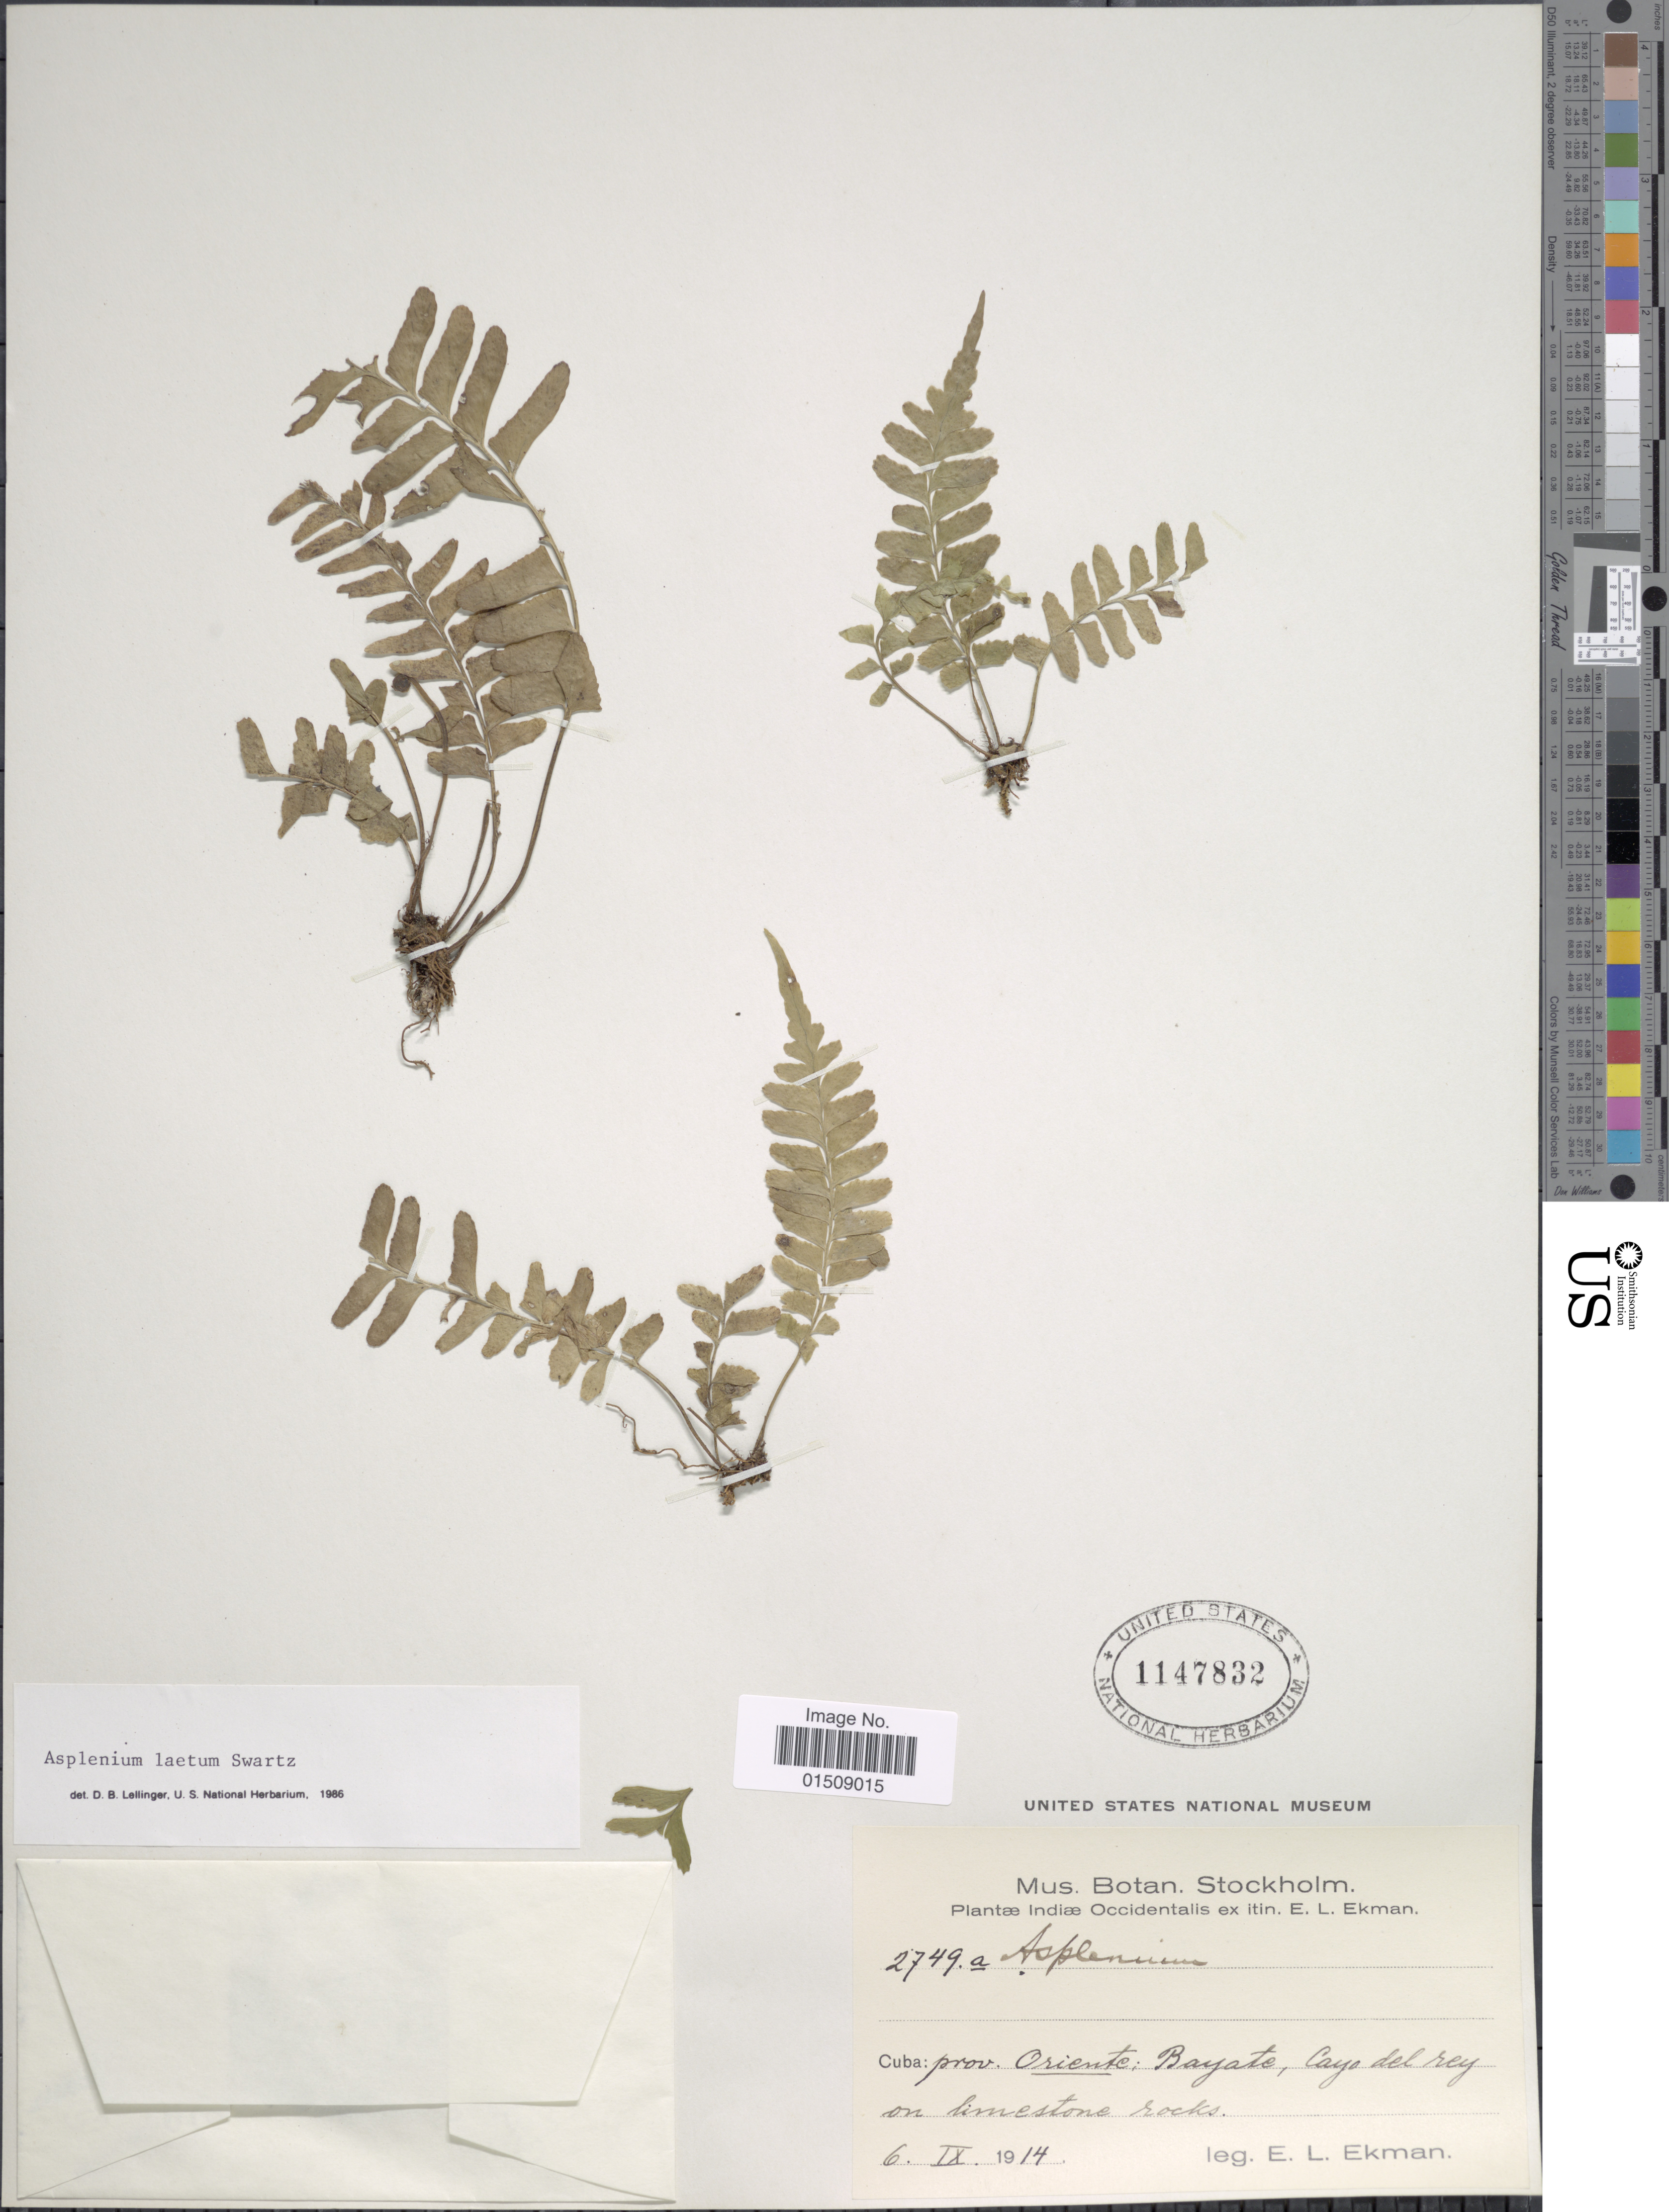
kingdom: Plantae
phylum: Tracheophyta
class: Polypodiopsida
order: Polypodiales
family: Aspleniaceae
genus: Asplenium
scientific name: Asplenium laetum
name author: Sw.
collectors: E. L. Ekman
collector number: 2749a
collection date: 1914-09-06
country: Cuba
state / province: Oriente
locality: Cuba: Prov. Oriente: Bayate, cayo del rey on limestone rocks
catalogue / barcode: US 1147832